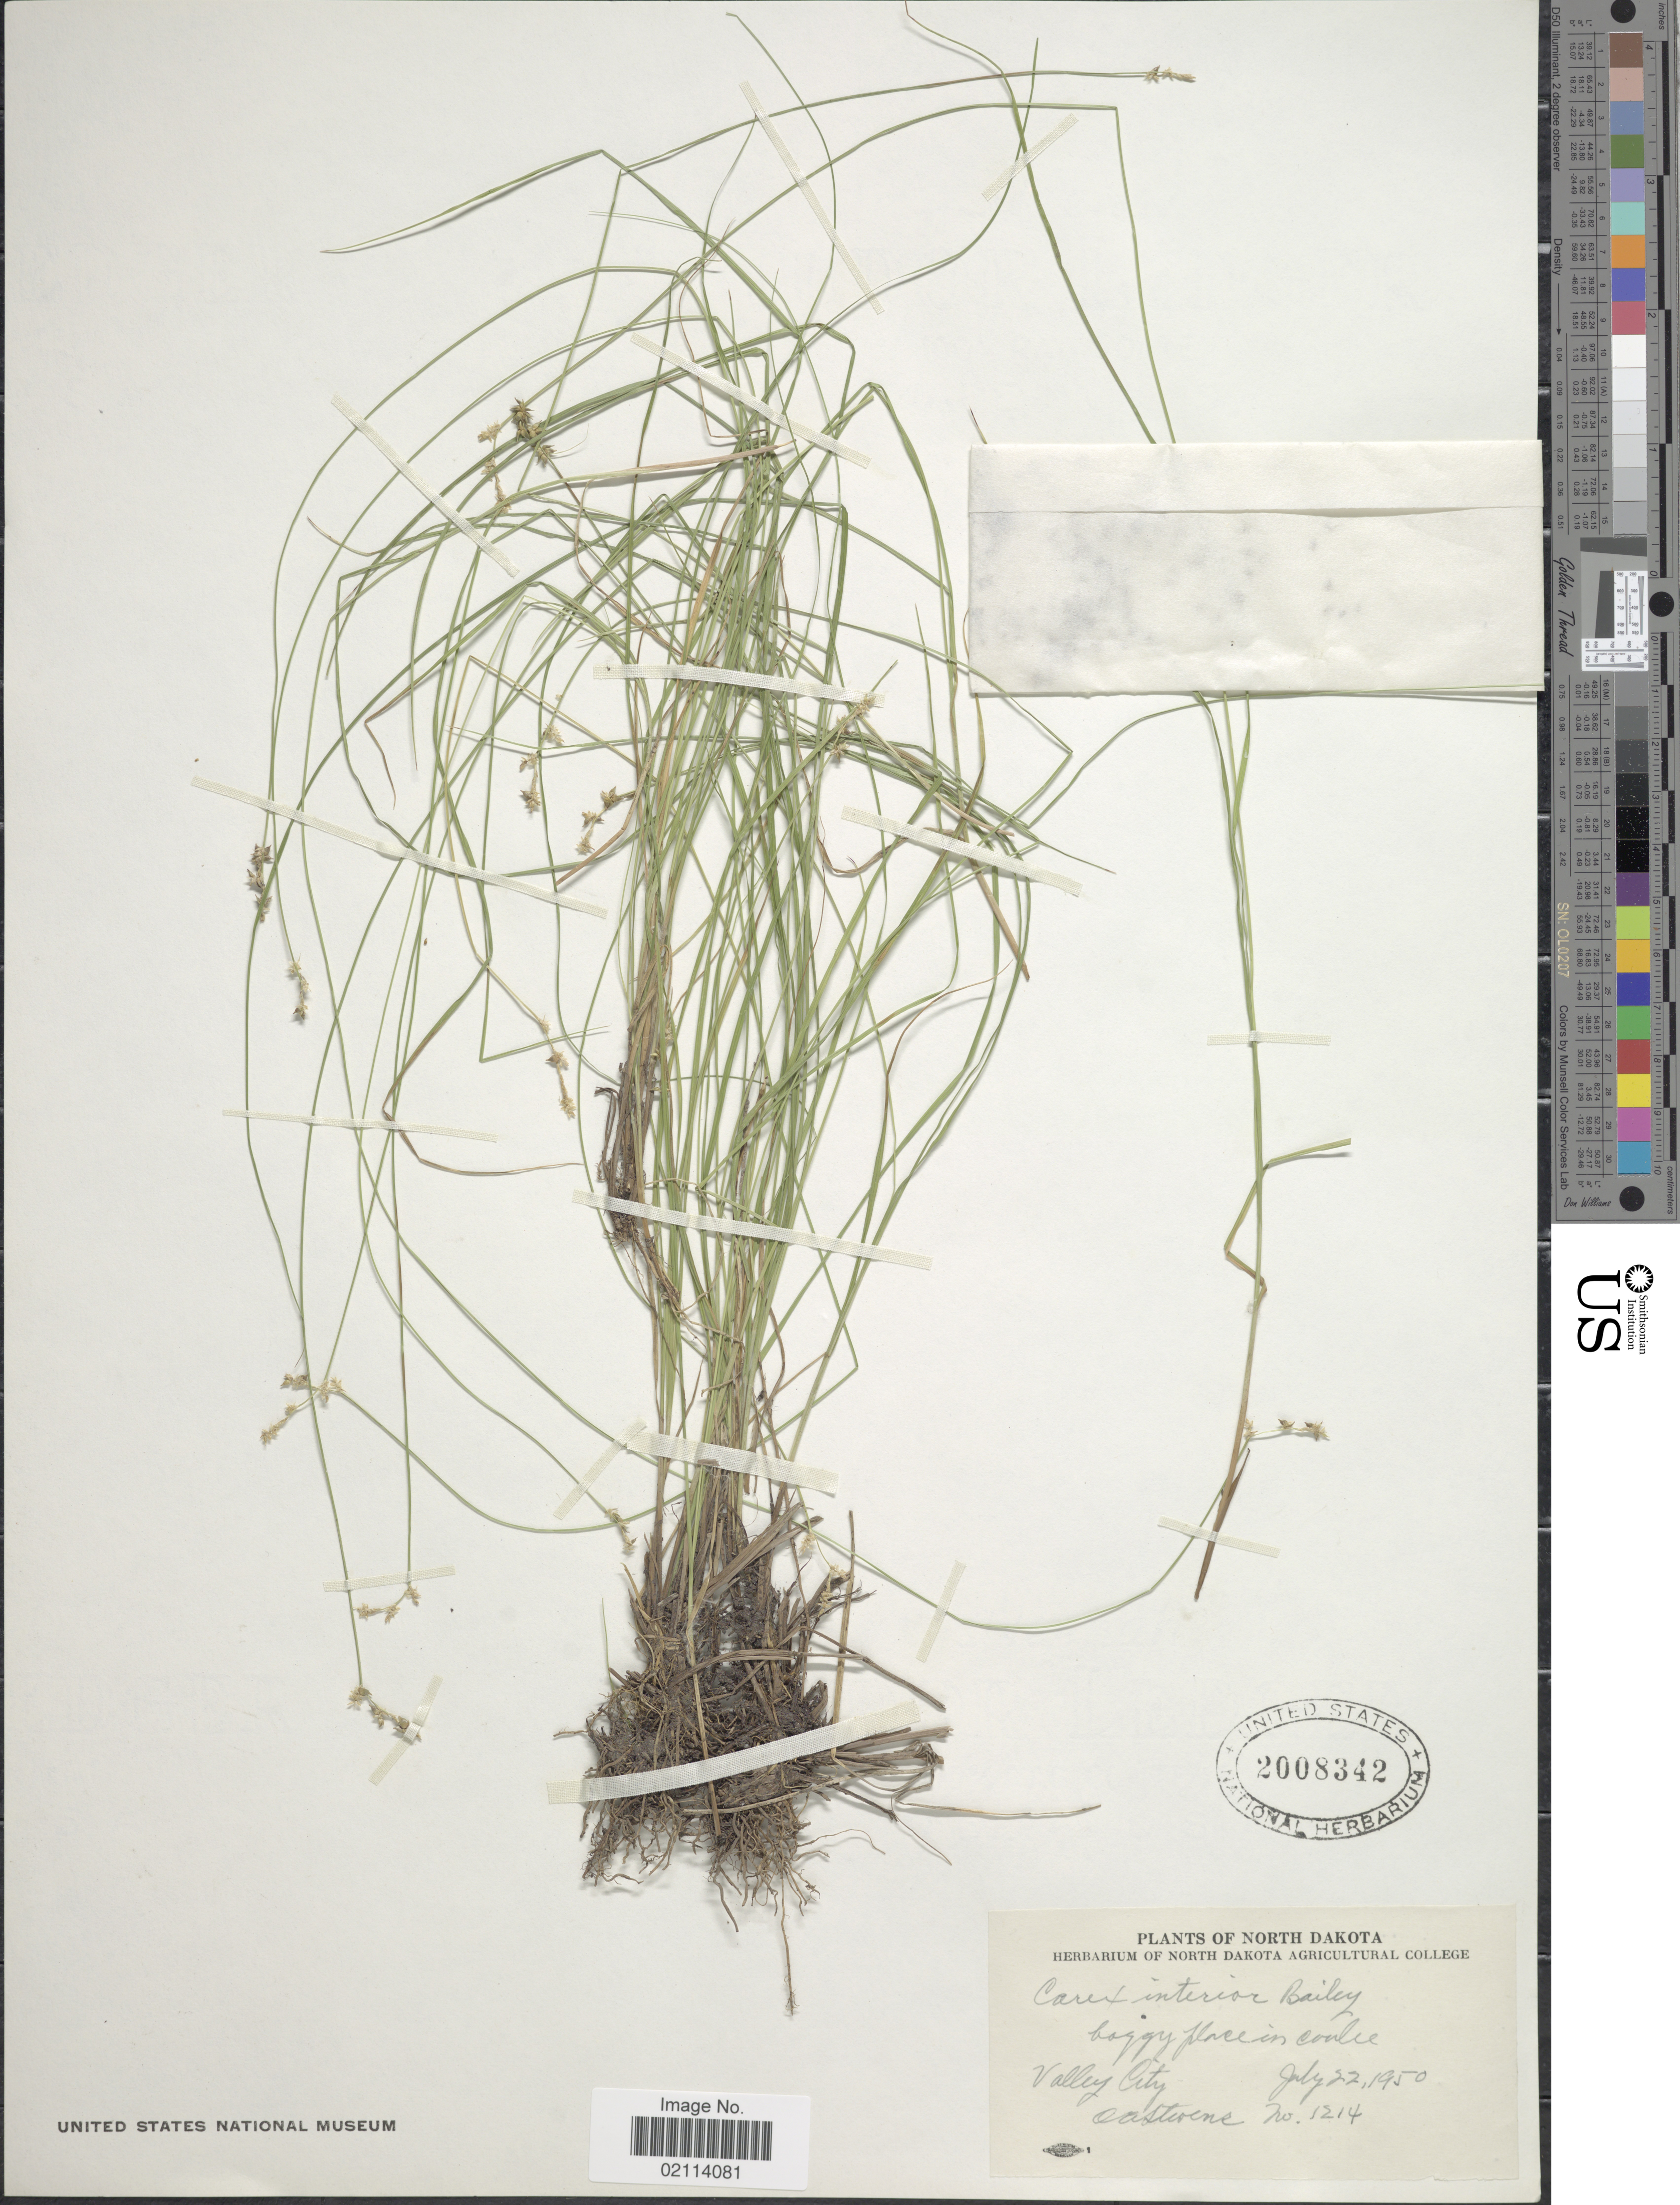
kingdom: Plantae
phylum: Tracheophyta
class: Liliopsida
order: Poales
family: Cyperaceae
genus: Carex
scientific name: Carex interior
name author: L.H. Bailey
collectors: O. A. Stevens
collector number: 1214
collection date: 1950-07-22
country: United States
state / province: North Dakota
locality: Valley City.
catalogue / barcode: US 2008342